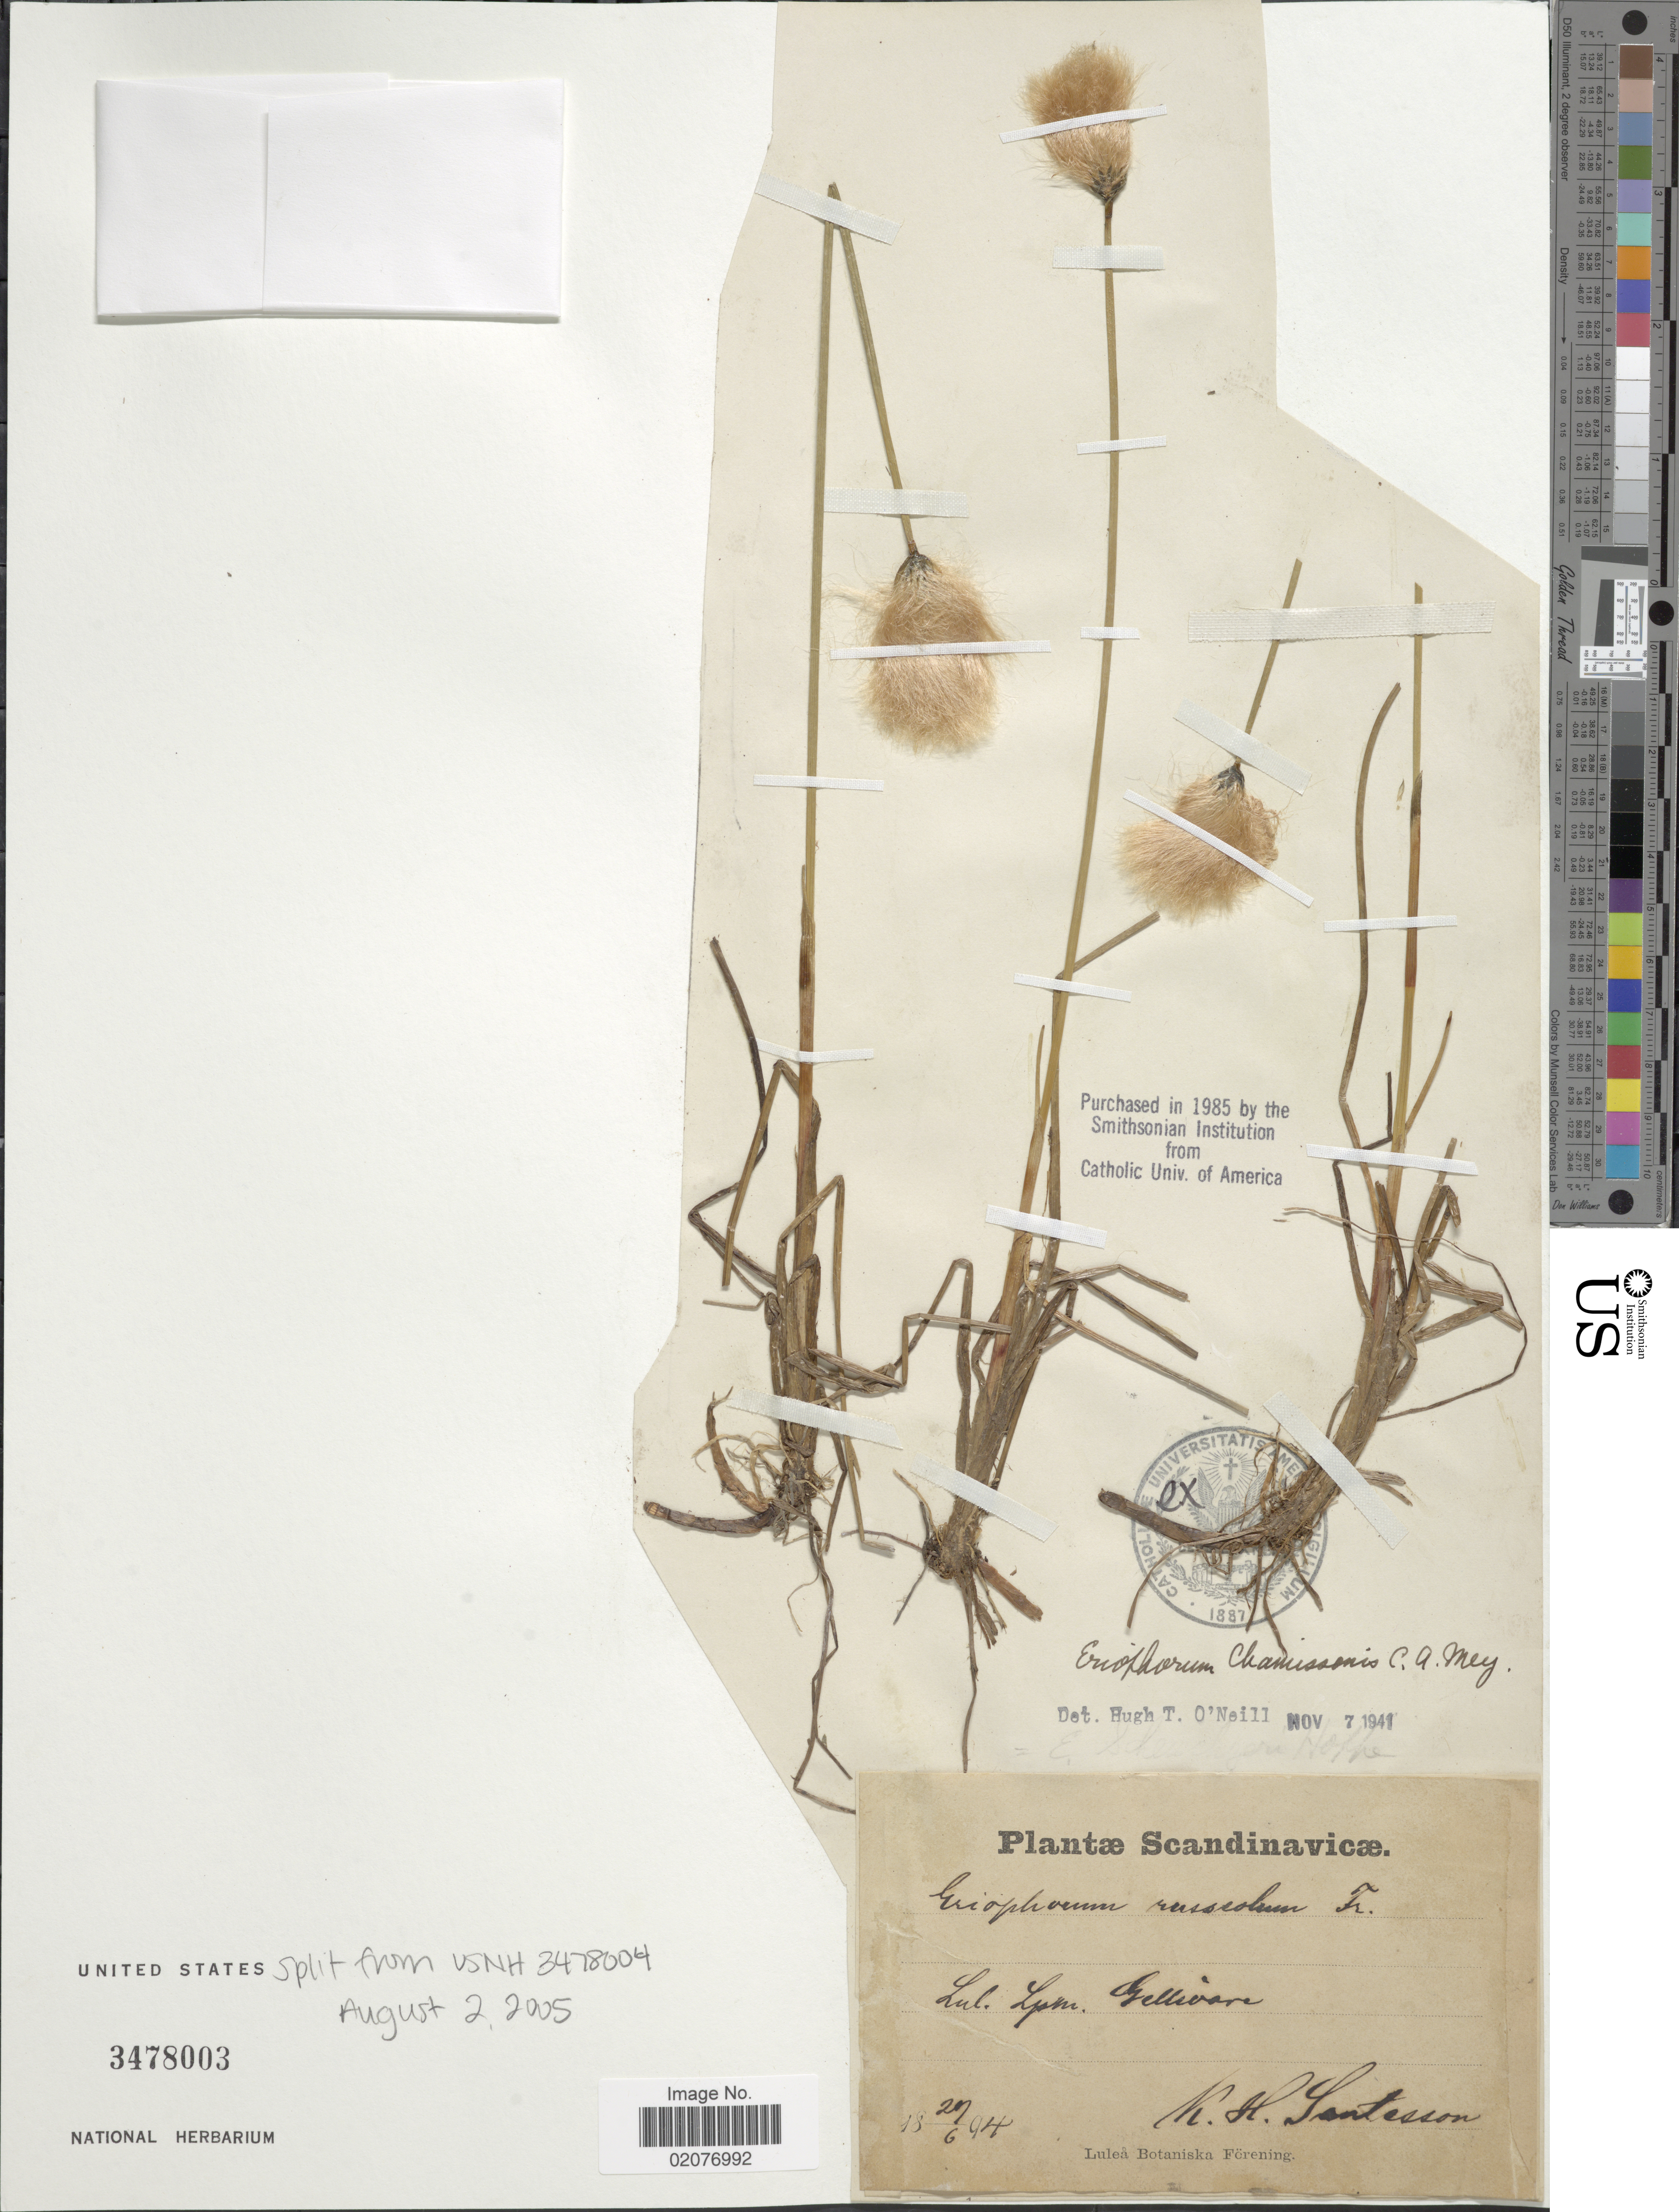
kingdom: Plantae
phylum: Tracheophyta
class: Liliopsida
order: Poales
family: Cyperaceae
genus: Eriophorum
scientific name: Eriophorum chamissonis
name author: C.A. Mey.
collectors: K. Santesson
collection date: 1894-06-29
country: Sweden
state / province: Norrbotten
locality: Scandinavicæ, Lul Lpm. Gellivare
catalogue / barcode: US 3478003